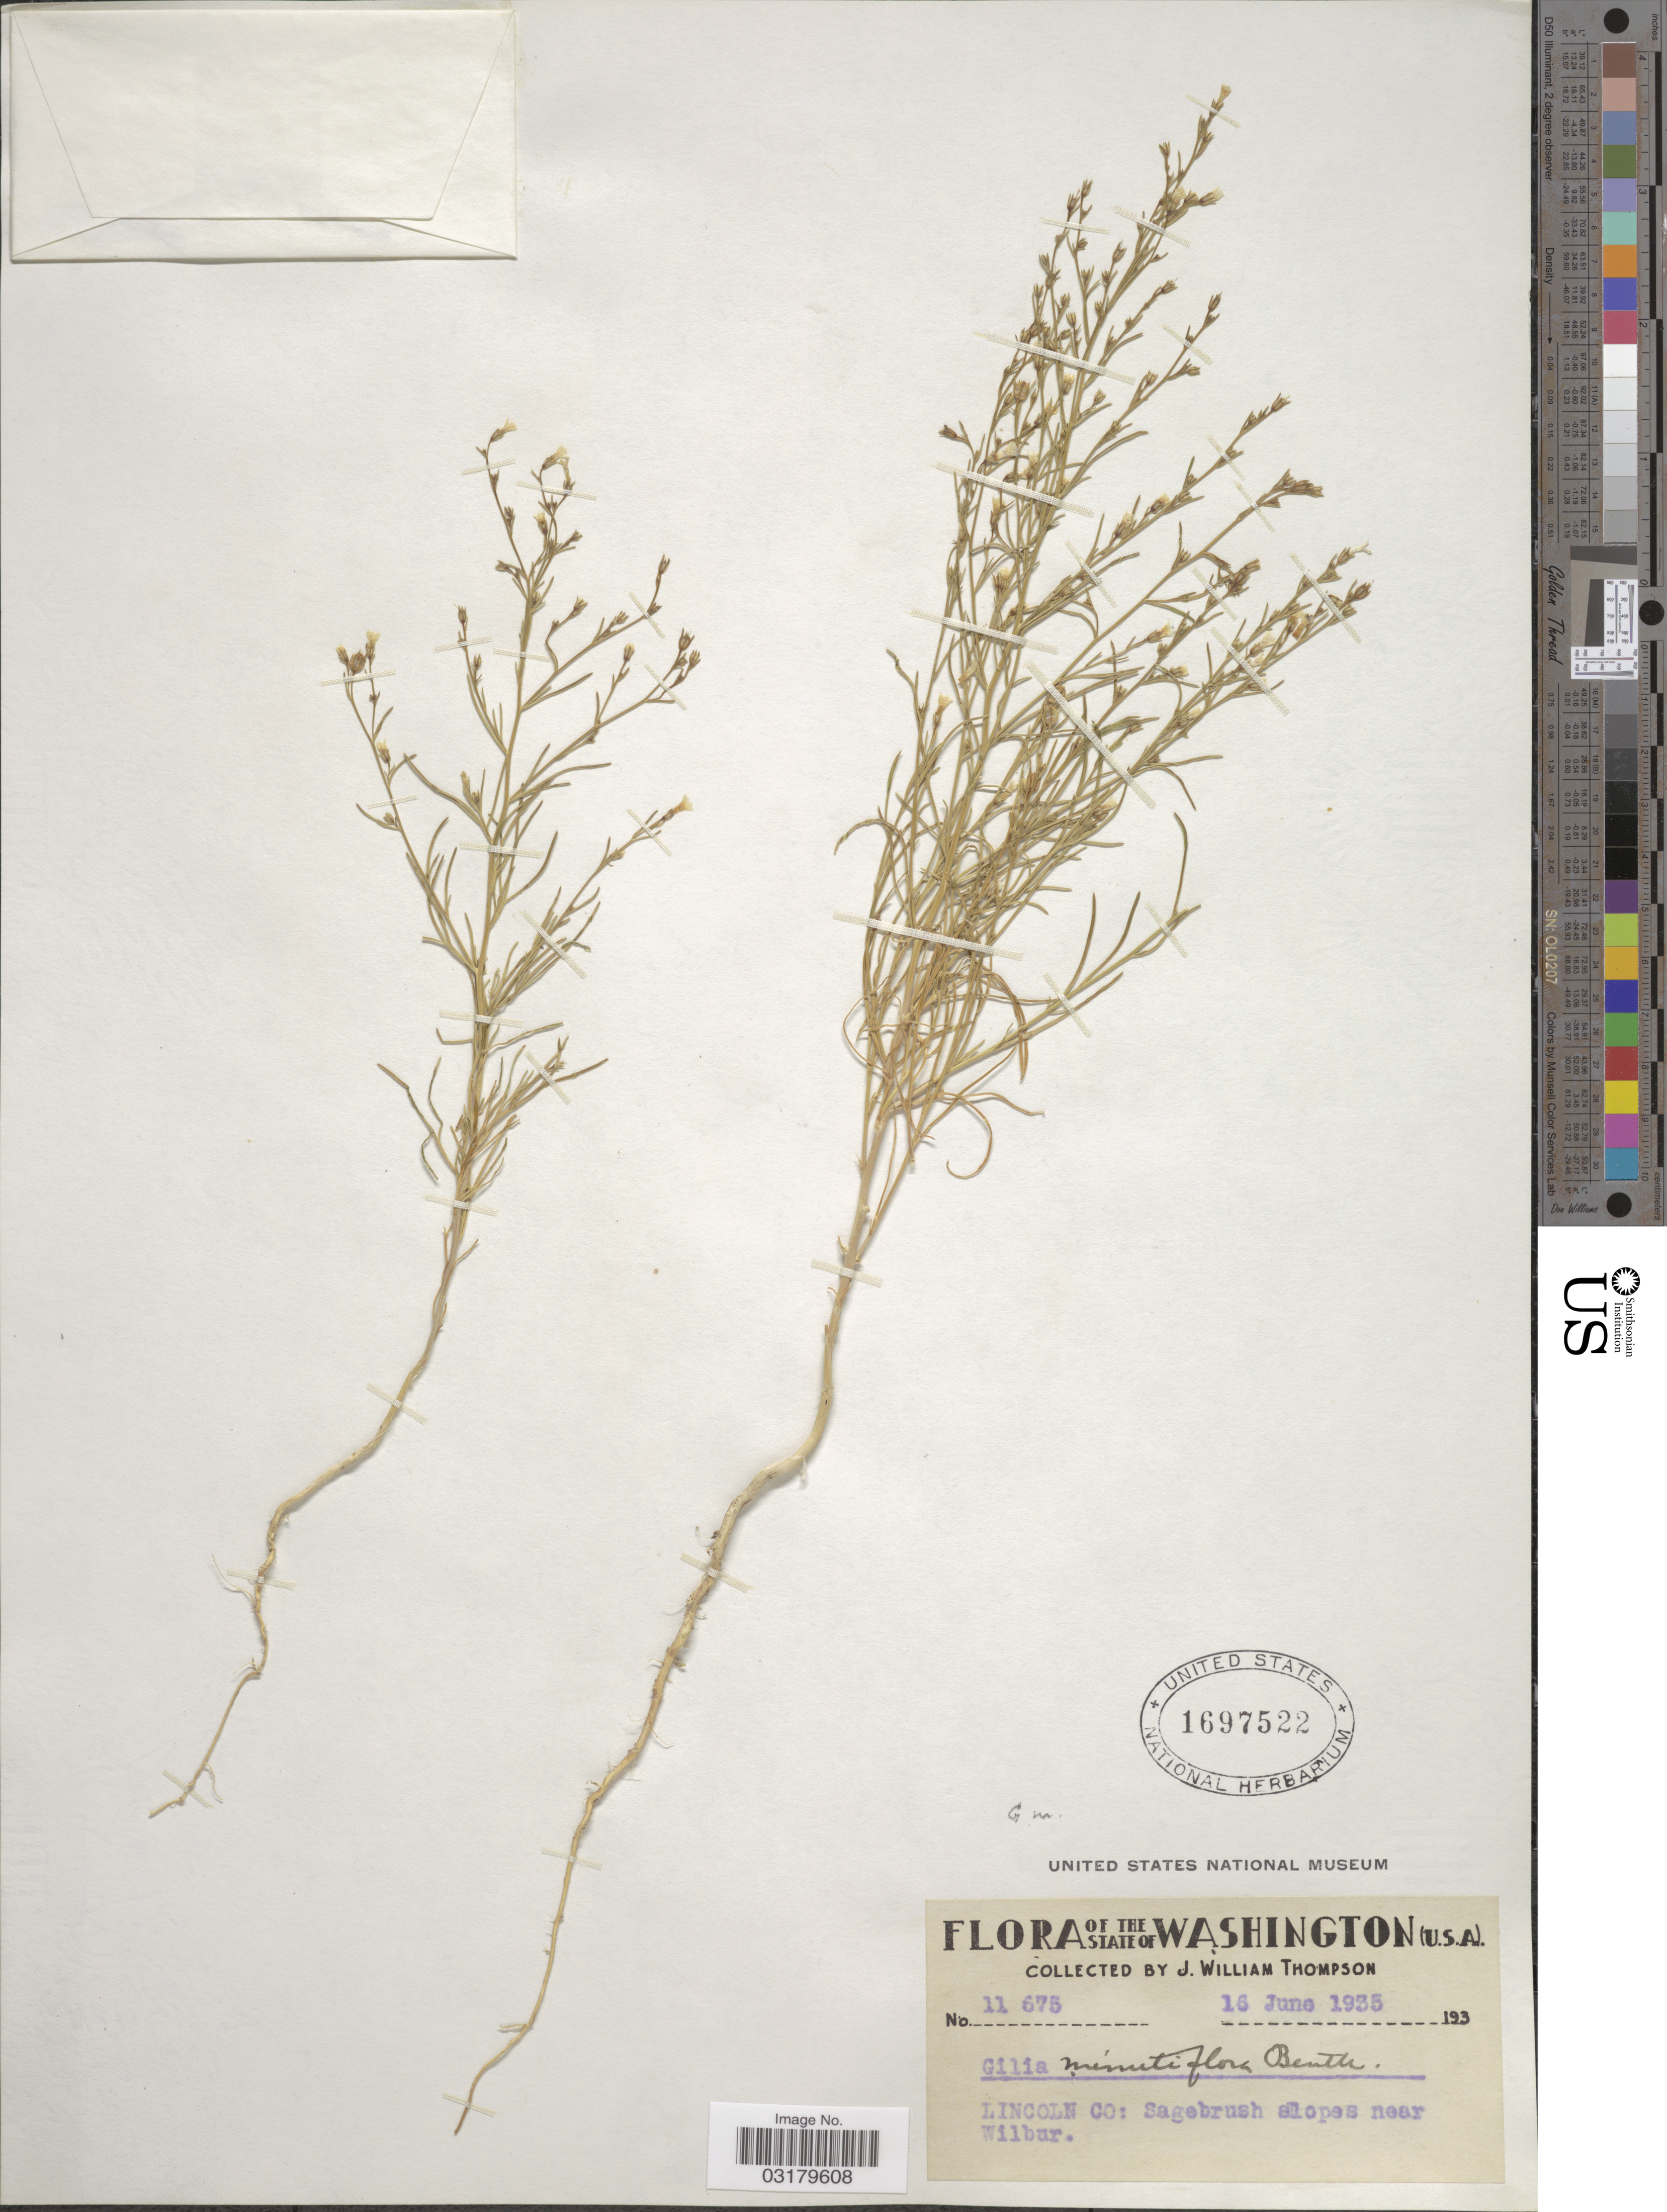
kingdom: Plantae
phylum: Tracheophyta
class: Magnoliopsida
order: Ericales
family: Polemoniaceae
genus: Microgilia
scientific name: Microgilia minutiflora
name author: (J.M. Porter & L.A. Johnson) Benth.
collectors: J. W. Thompson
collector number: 11675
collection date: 1935-06-16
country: United States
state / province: Washington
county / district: Lincoln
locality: Lincoln Co: Sagebrush slopes near Wilbur.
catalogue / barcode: US 1697522